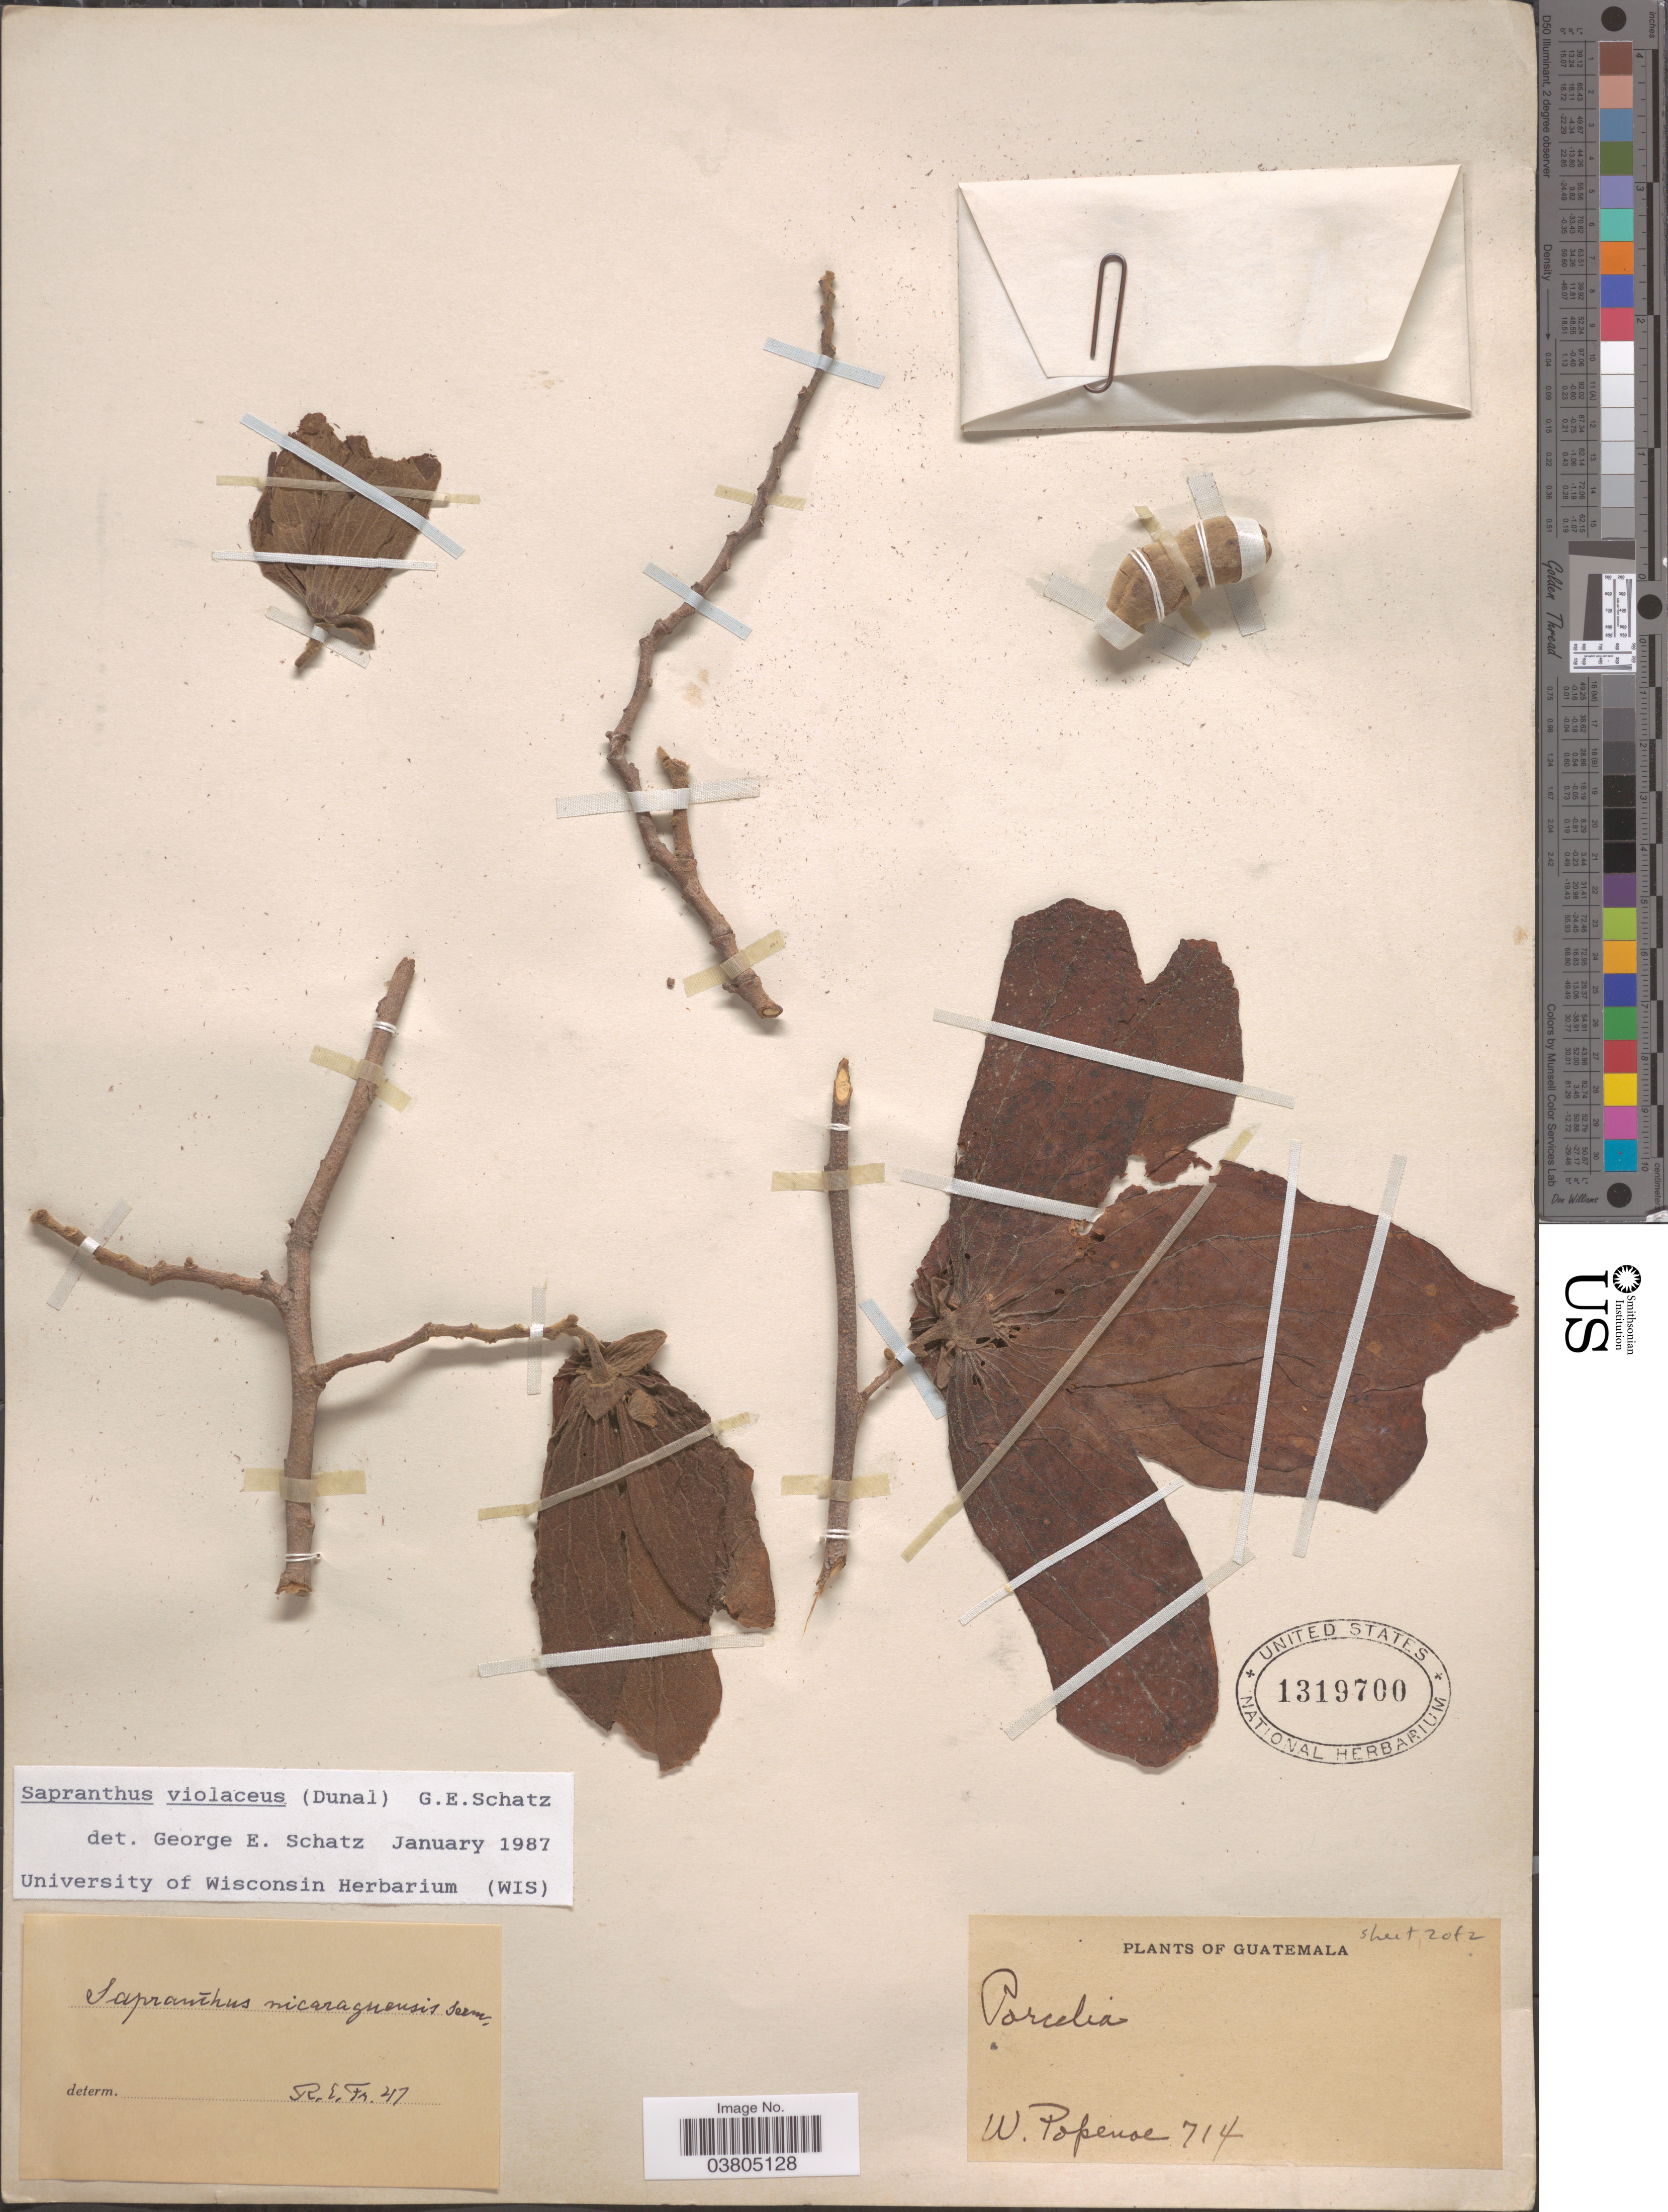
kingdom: Plantae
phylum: Tracheophyta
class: Magnoliopsida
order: Magnoliales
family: Annonaceae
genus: Sapranthus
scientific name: Sapranthus violaceus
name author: (Dunal) Saff.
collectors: W. Popenoe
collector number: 714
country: Guatemala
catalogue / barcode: US 1319700